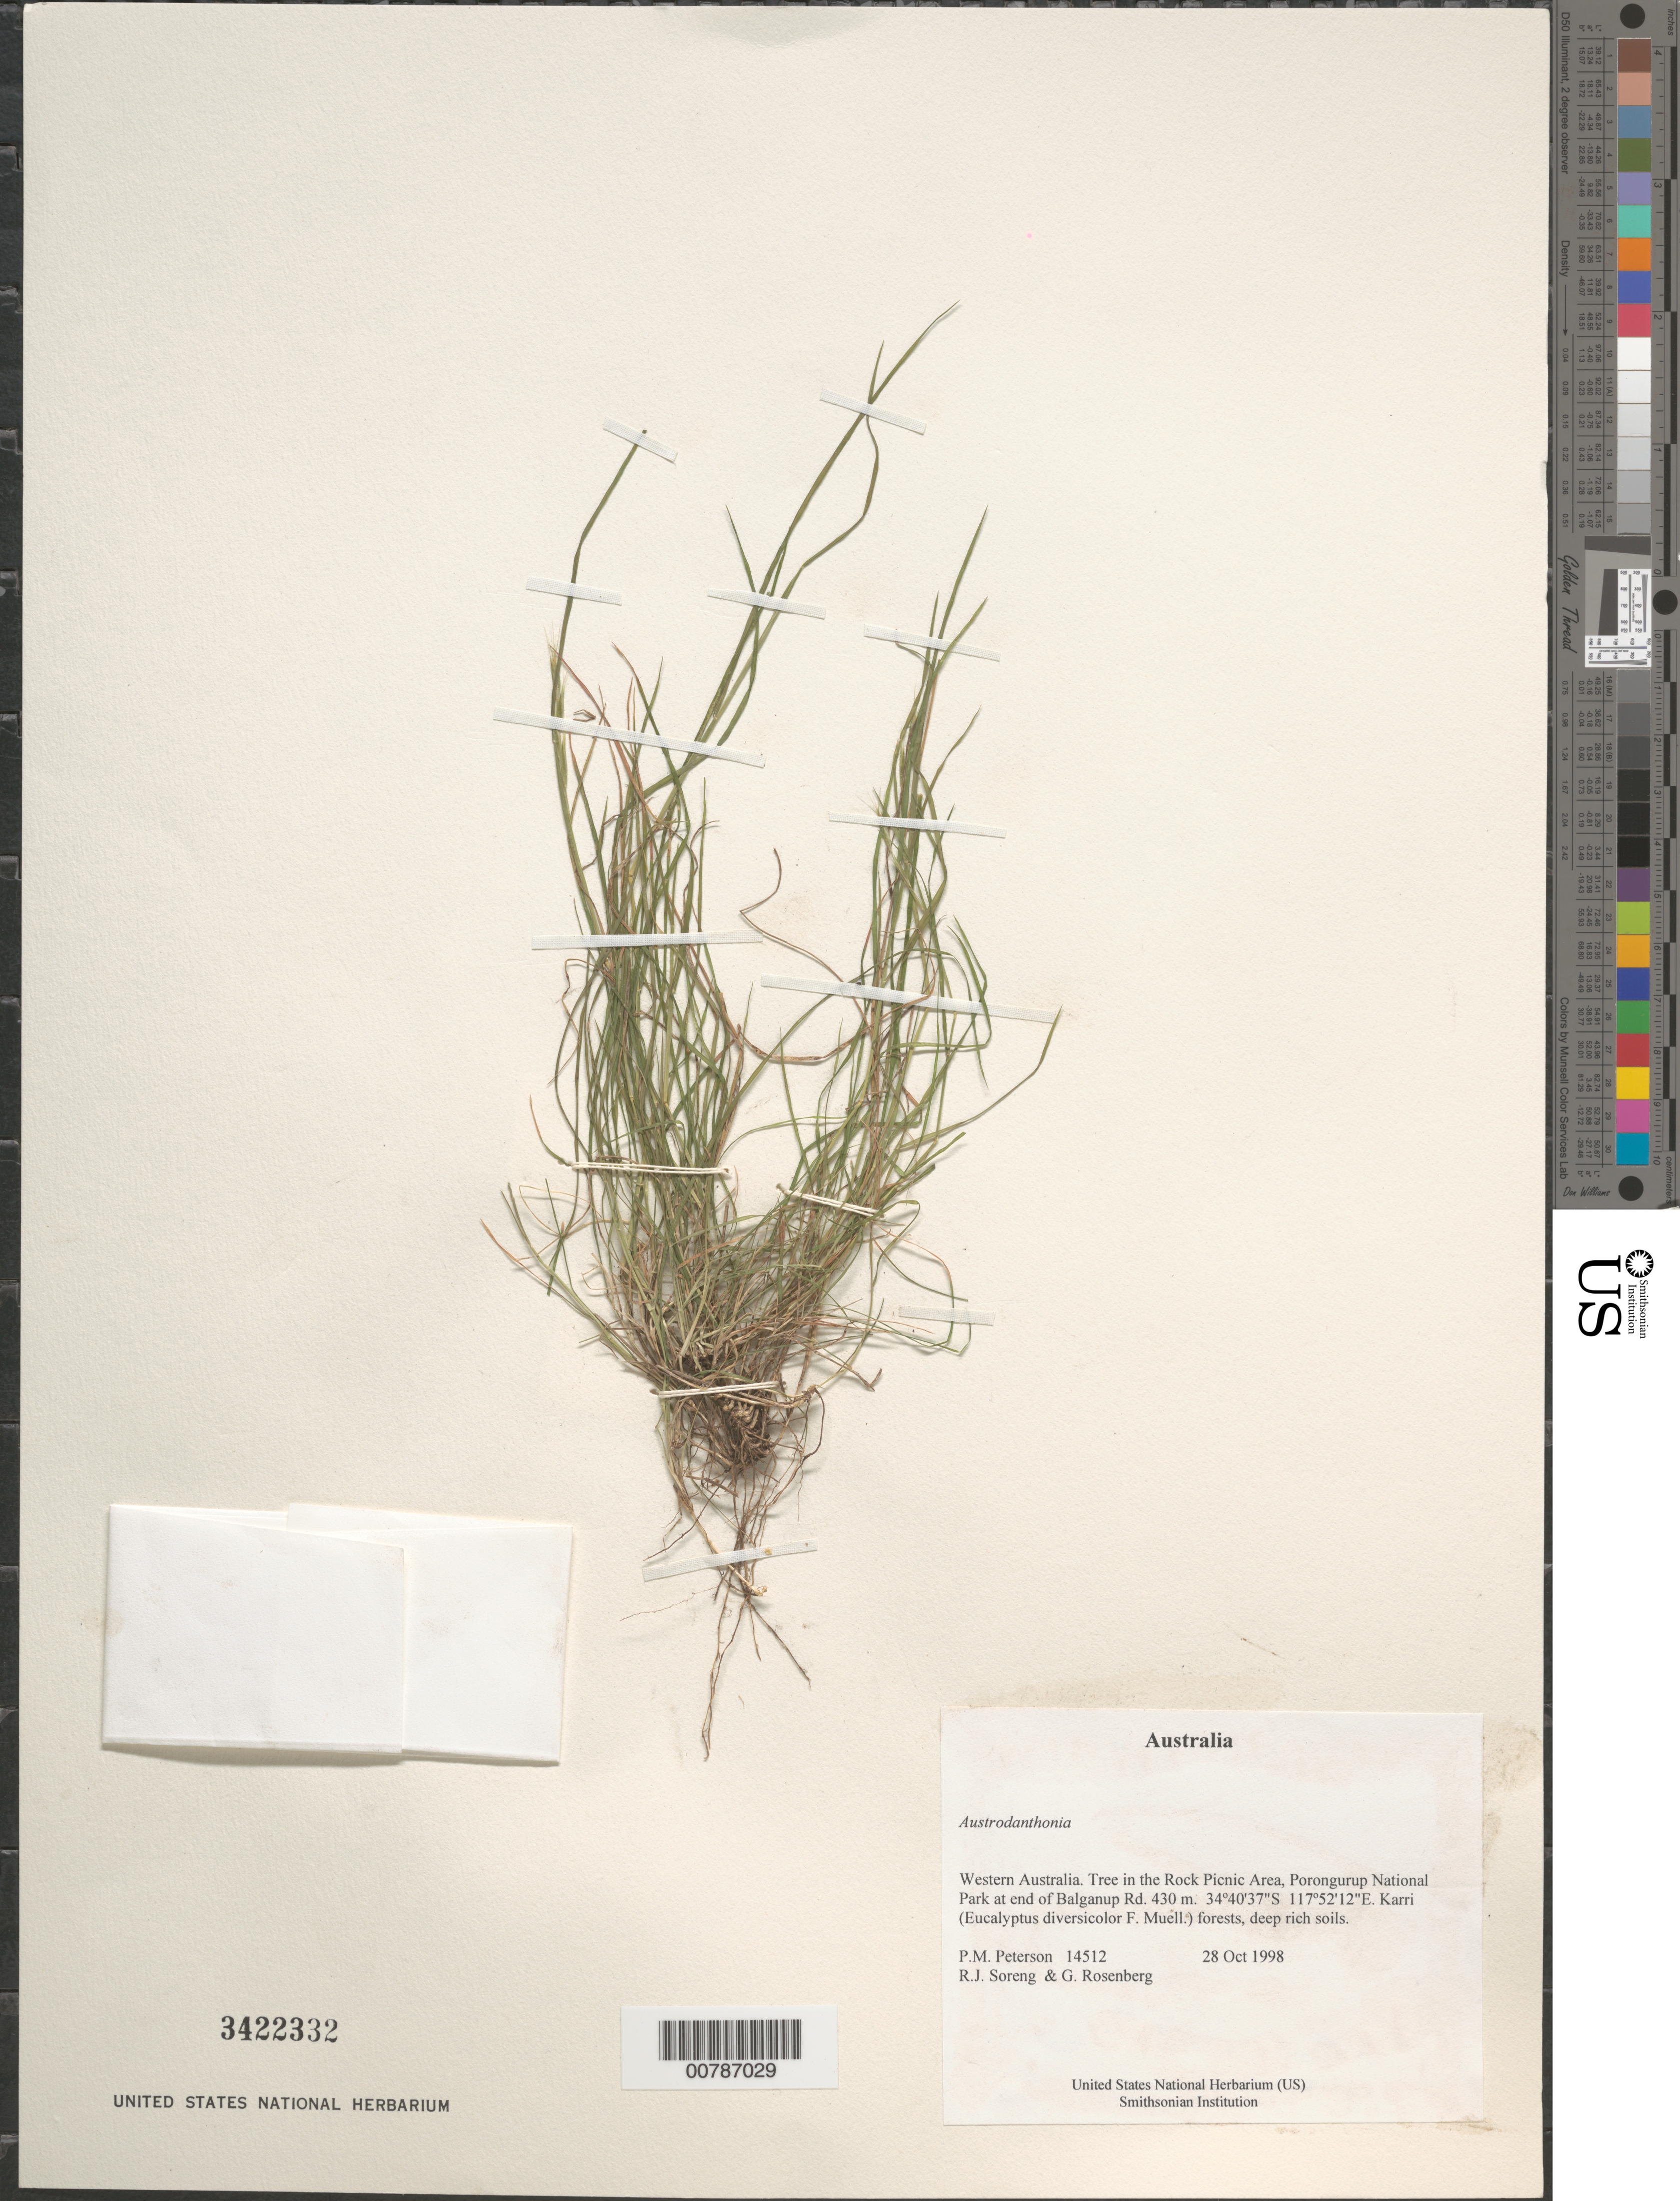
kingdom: Plantae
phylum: Tracheophyta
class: Liliopsida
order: Poales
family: Poaceae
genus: Austrodanthonia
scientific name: Austrodanthonia sp.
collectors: P. M. Peterson, R. J. Soreng & G. Rosenberg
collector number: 14512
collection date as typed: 28 Oct 1998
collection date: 1998-10-28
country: Australia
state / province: Western Australia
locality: Tree in the Rock Picnic Area, Porongurup National Park at end of Balganup Rd.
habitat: Karri (Eucalyptus diversicolor F. Muell.) forests, deep rich soils.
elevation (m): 430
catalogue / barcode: US 3422332